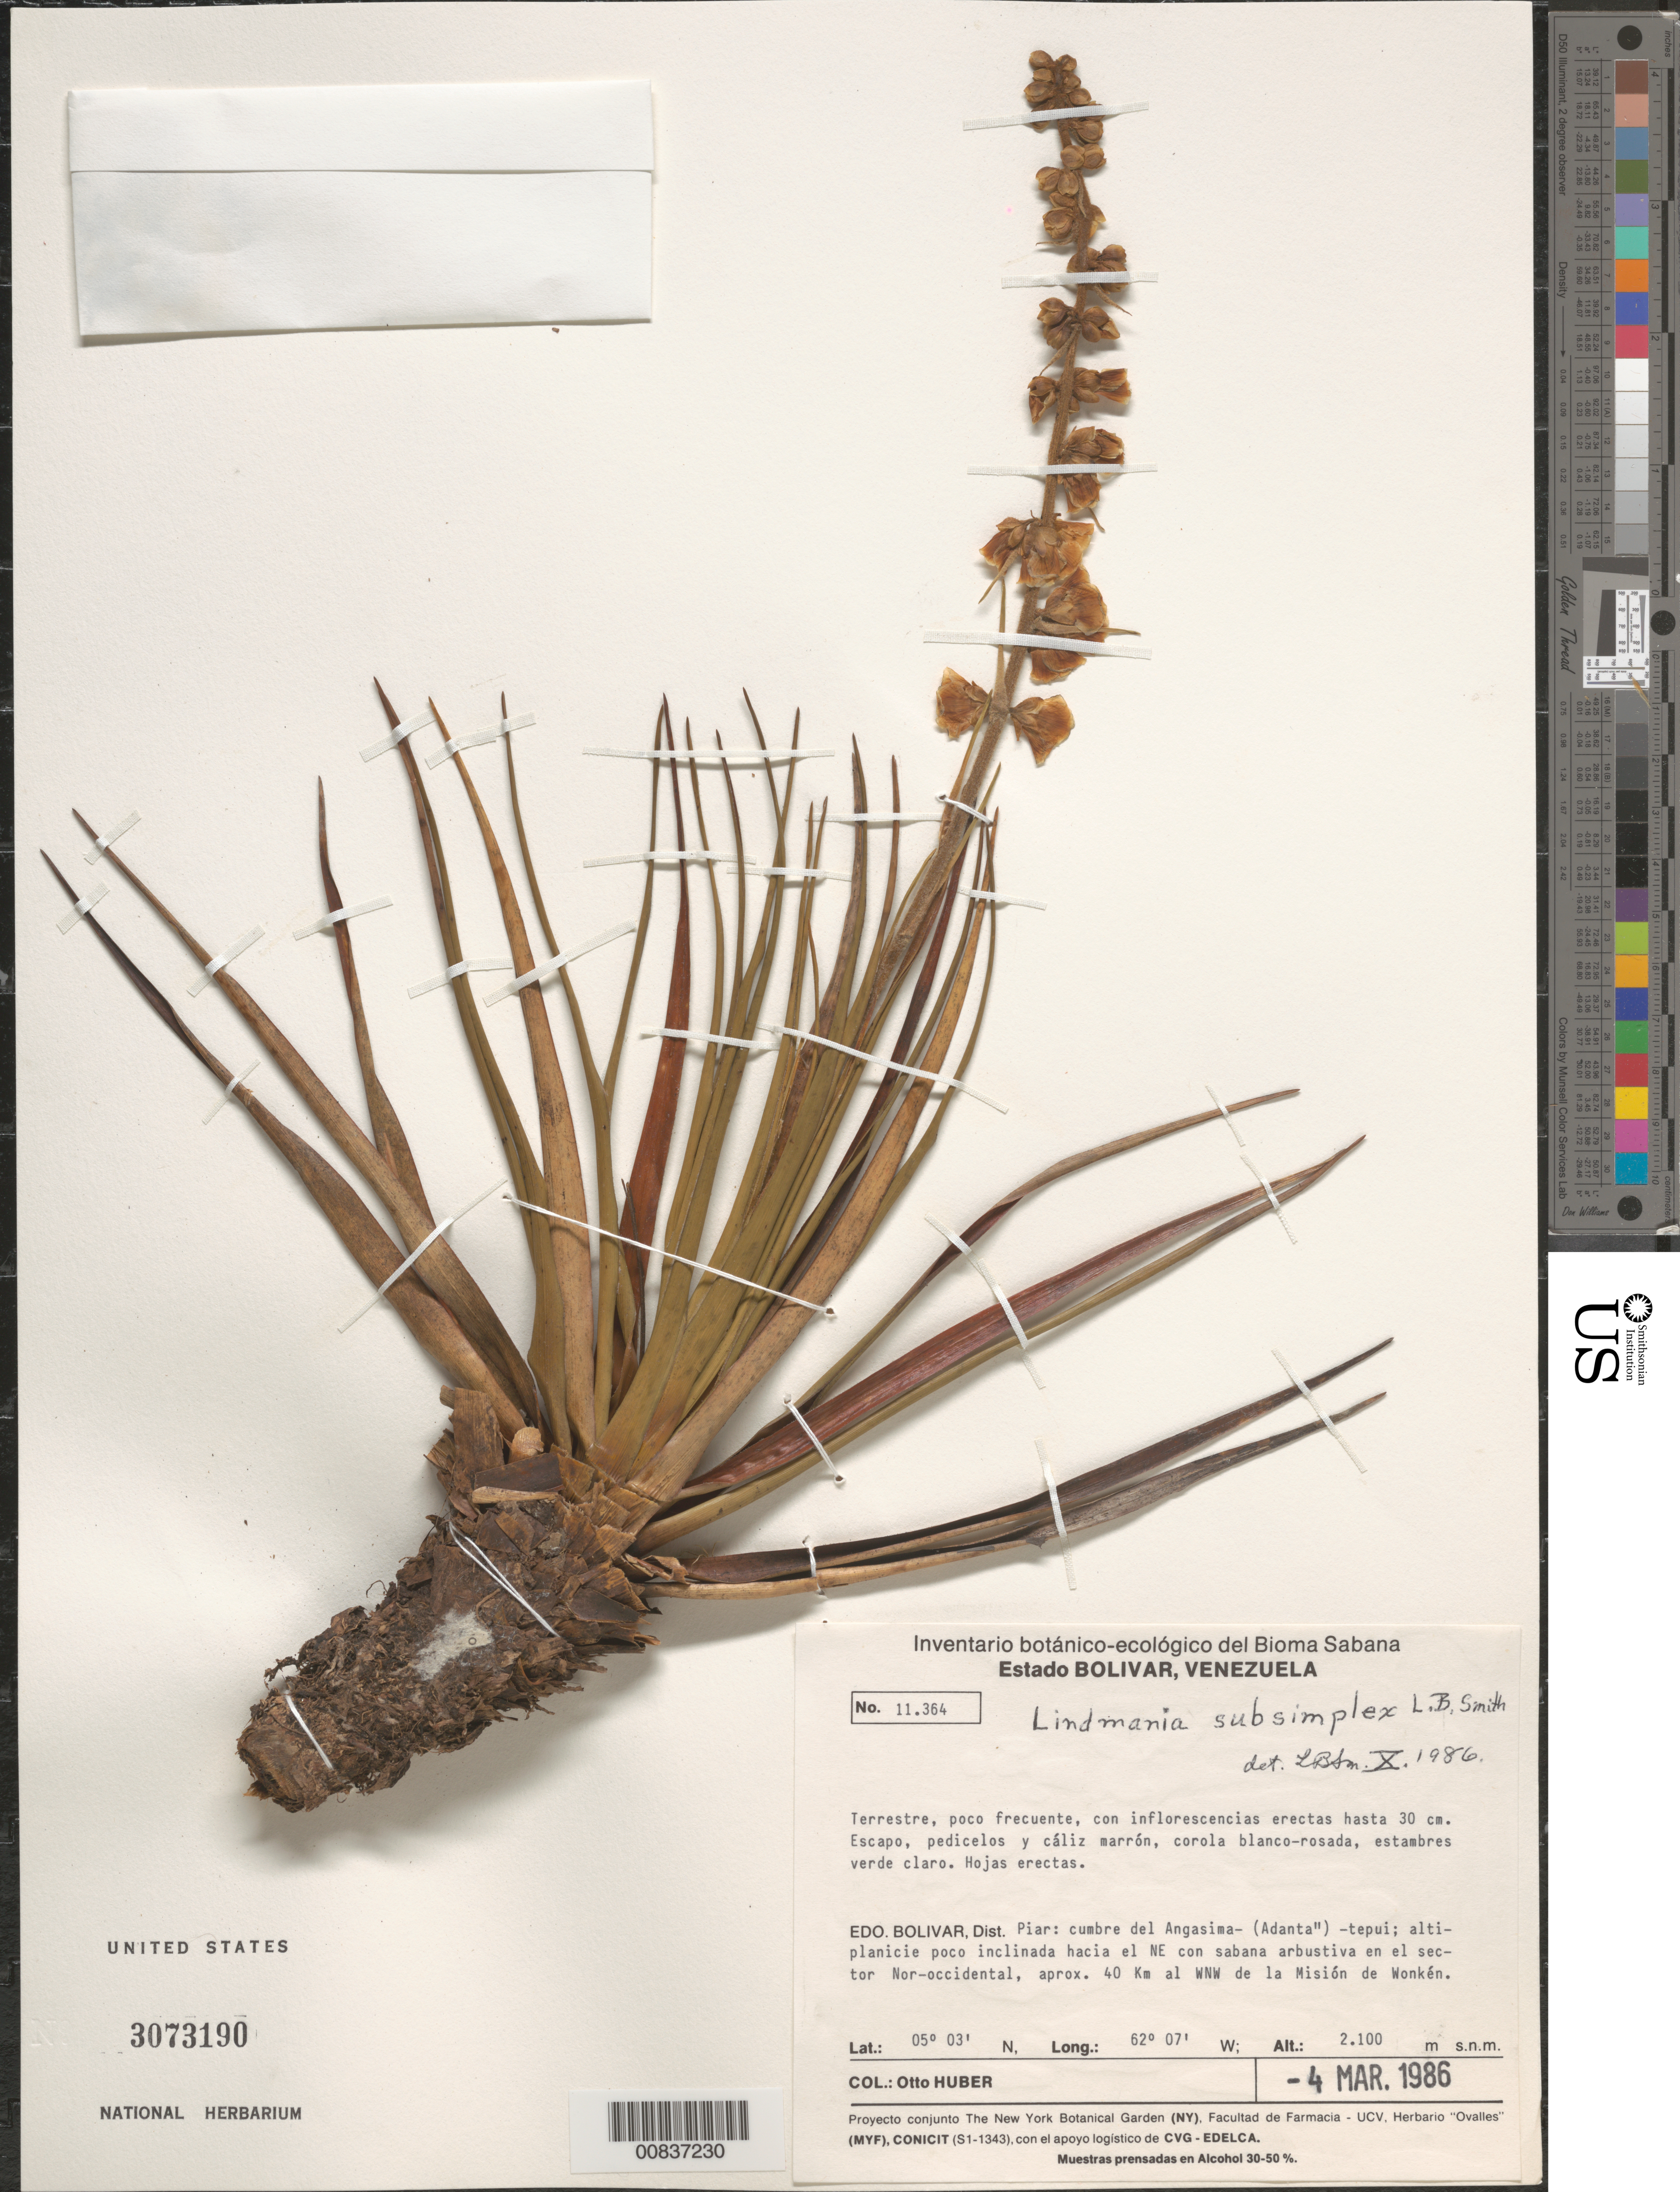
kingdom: Plantae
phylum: Tracheophyta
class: Liliopsida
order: Poales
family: Bromeliaceae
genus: Lindmania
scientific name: Lindmania subsimplex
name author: L.B. Sm.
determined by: Smith, Lyman B., (US), NMNH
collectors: O. Huber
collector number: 11364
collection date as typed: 4-Mar-86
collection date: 1986-03-04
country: Venezuela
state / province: Bolívar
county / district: Piar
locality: Angasima("Adanta")-tepuí, 40 km WNW de la Misión de Wonkén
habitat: Sabana arbustiva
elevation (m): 2100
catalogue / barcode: US 3073190